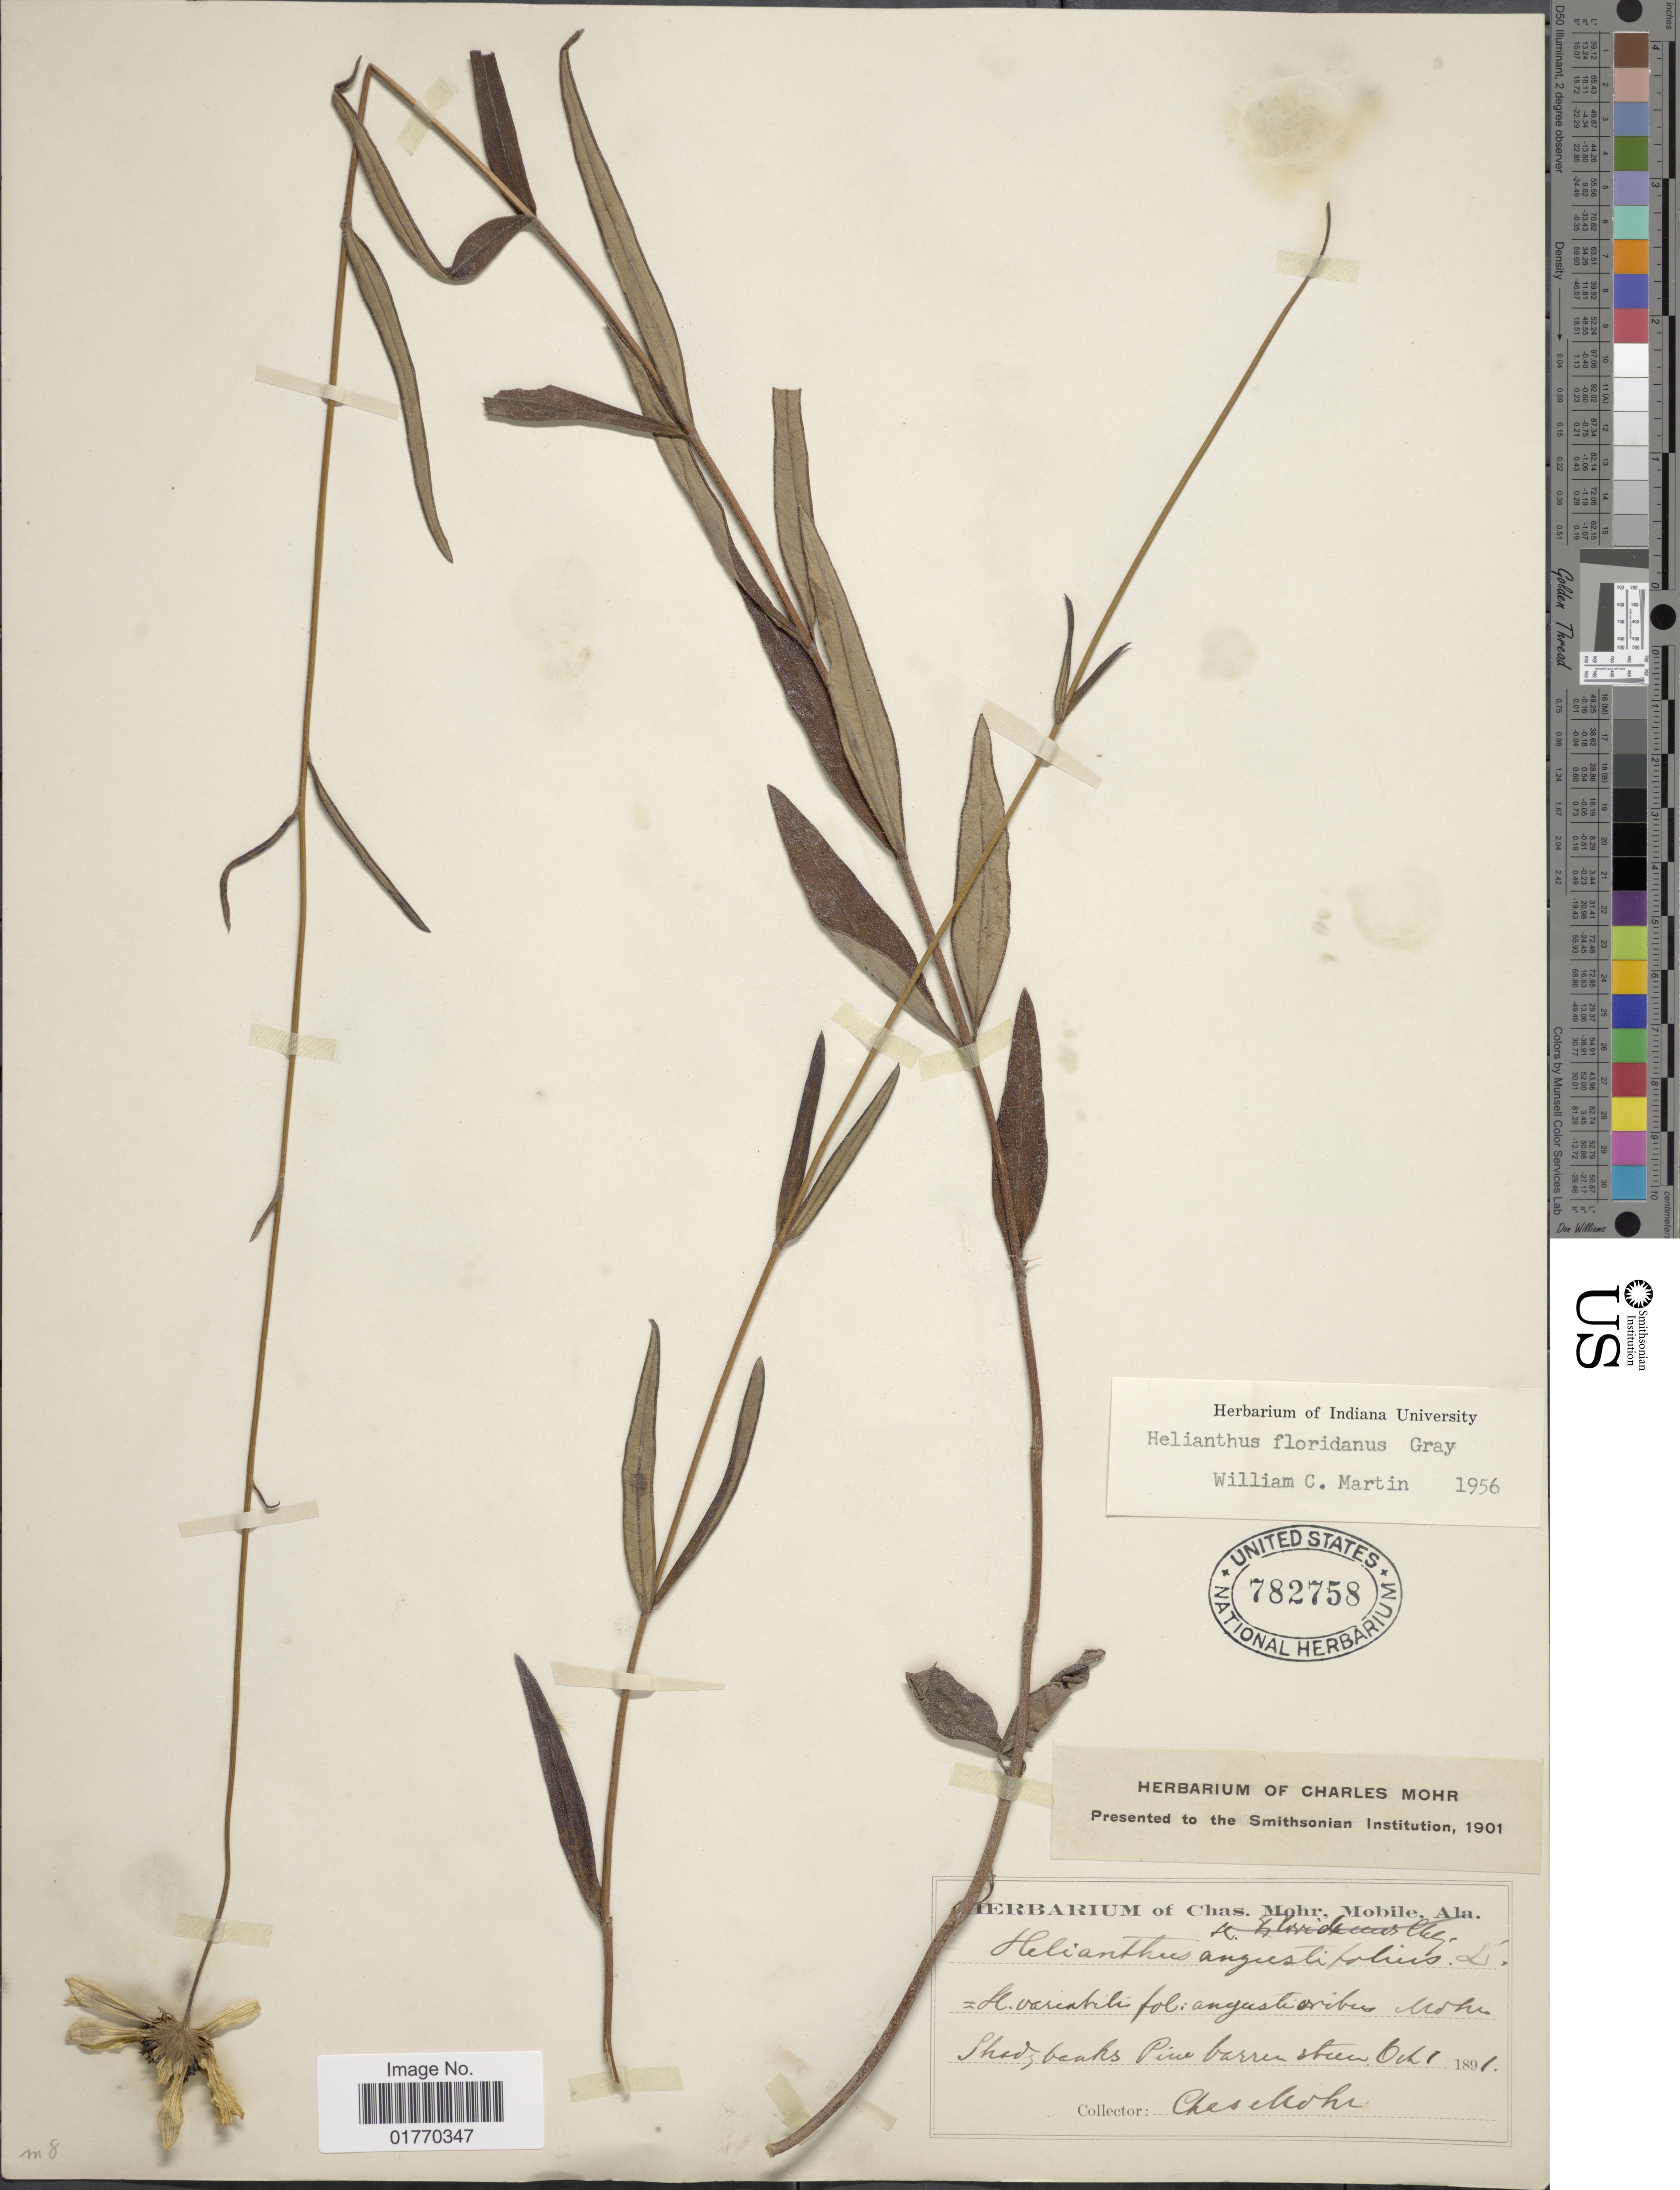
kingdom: Plantae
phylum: Tracheophyta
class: Magnoliopsida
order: Asterales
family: Asteraceae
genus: Helianthus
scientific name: Helianthus floridanus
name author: A. Gray ex Chapm.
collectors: Mohr, C. T. (herbarium)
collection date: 1891-10-01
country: United States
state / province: Alabama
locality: Shady banks Pine barrens stream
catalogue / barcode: US 782758